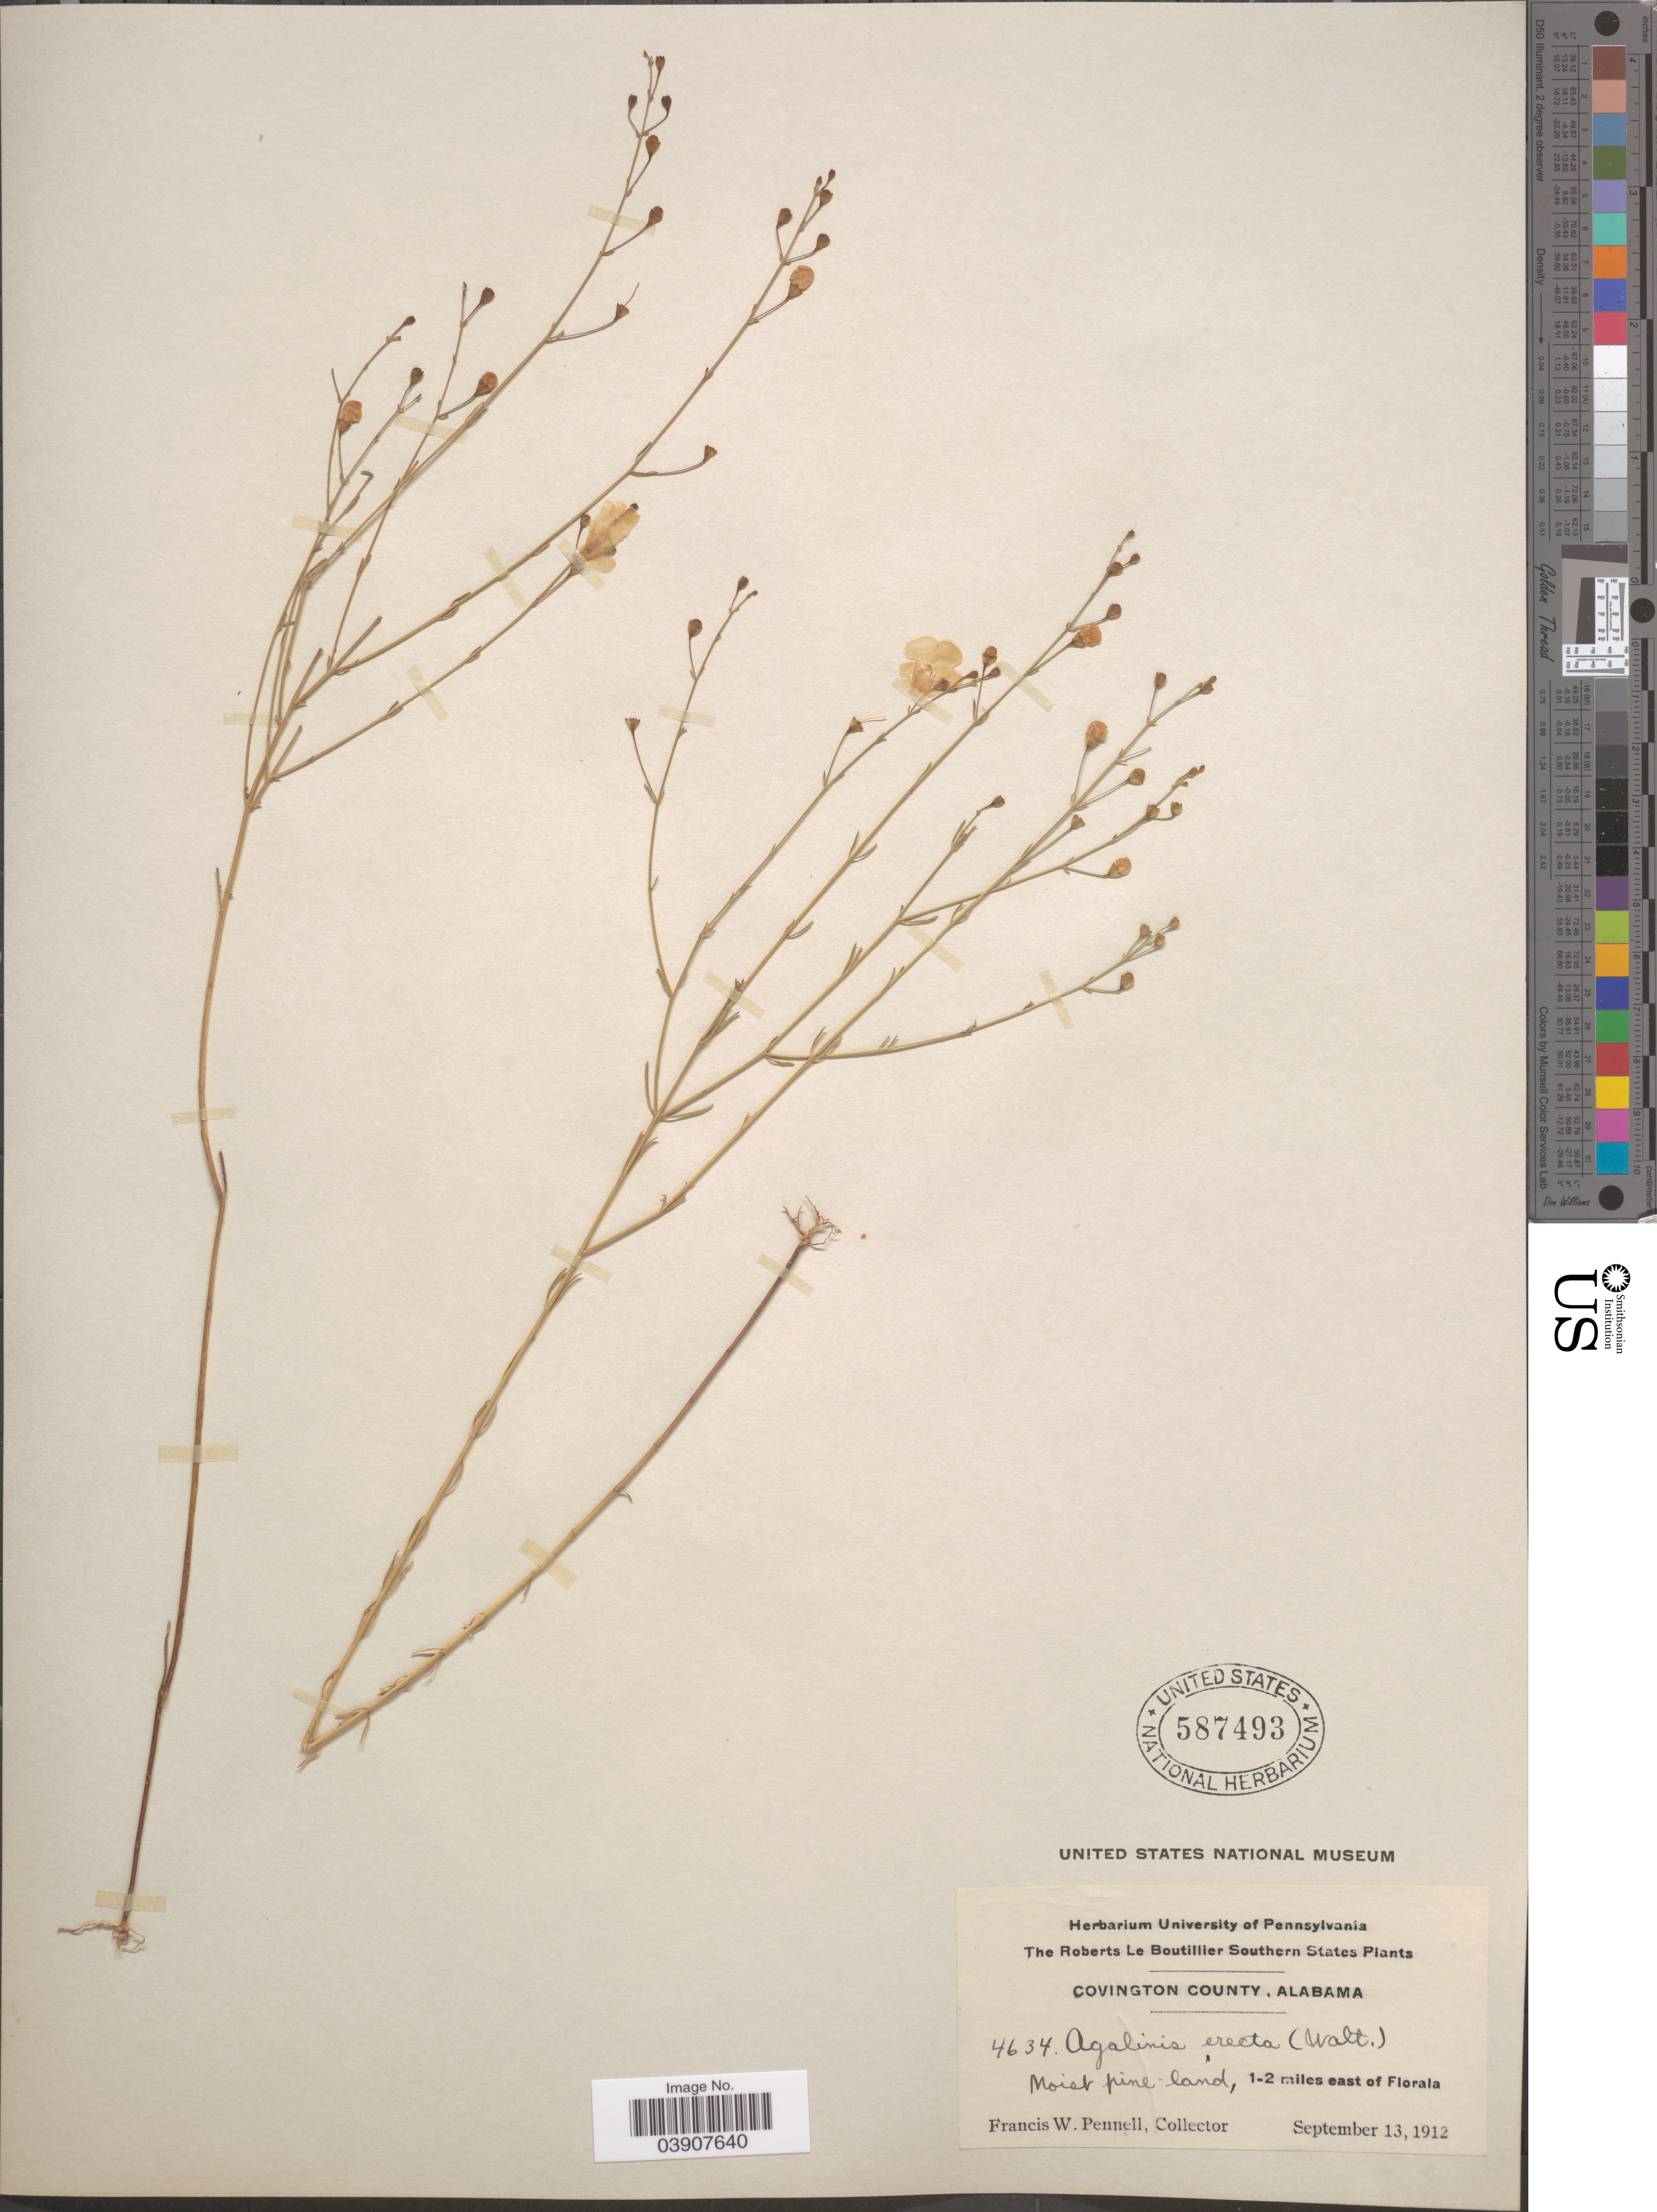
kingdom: Plantae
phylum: Tracheophyta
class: Magnoliopsida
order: Lamiales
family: Orobanchaceae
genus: Agalinis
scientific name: Agalinis erecta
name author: Pennell ex Small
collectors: F. W. Pennell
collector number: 4634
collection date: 1912-09-13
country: United States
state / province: Alabama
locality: Southern States. Covington County. 1-2 miles east of Florala.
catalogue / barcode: US 587493